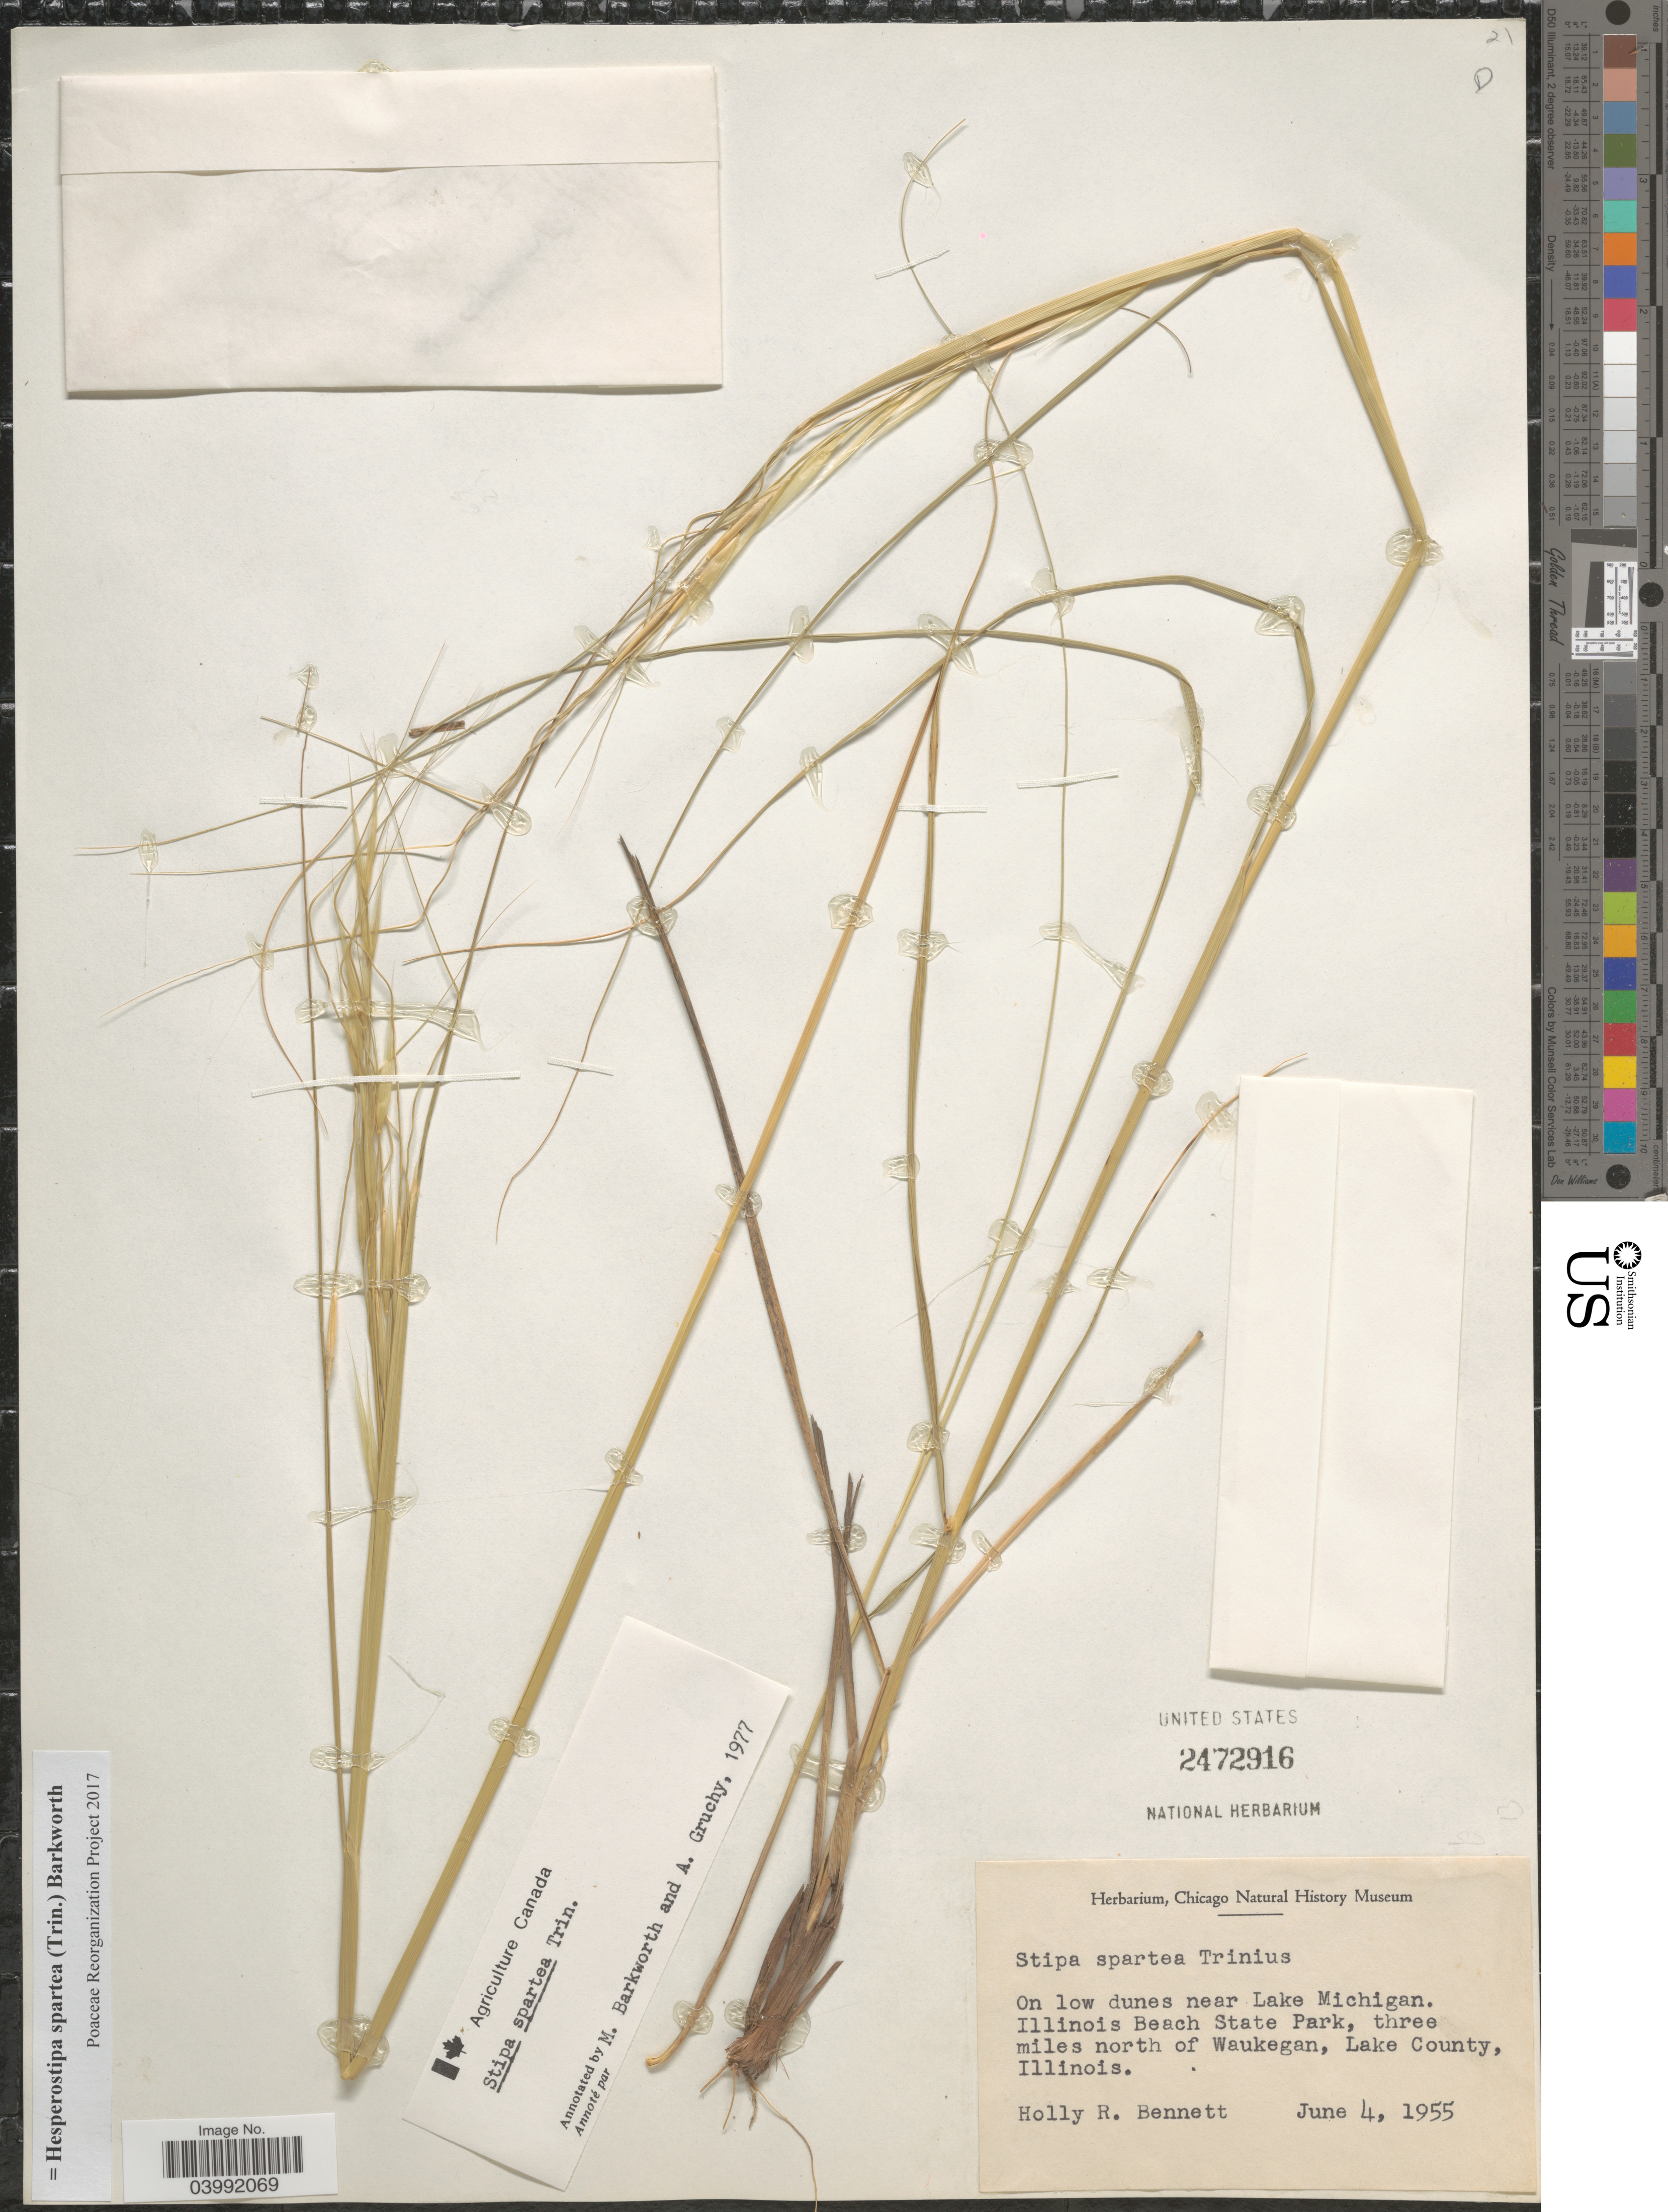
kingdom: Plantae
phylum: Tracheophyta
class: Liliopsida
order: Poales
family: Poaceae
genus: Hesperostipa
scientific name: Hesperostipa spartea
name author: (Trin.) Barkworth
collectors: H. R. Bennett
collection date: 1955-06-04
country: United States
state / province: Illinois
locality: On low dunes near Lake Michigan. Illinois Beach State Park, three miles north of Waukegan, Lake County.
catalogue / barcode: US 2472916